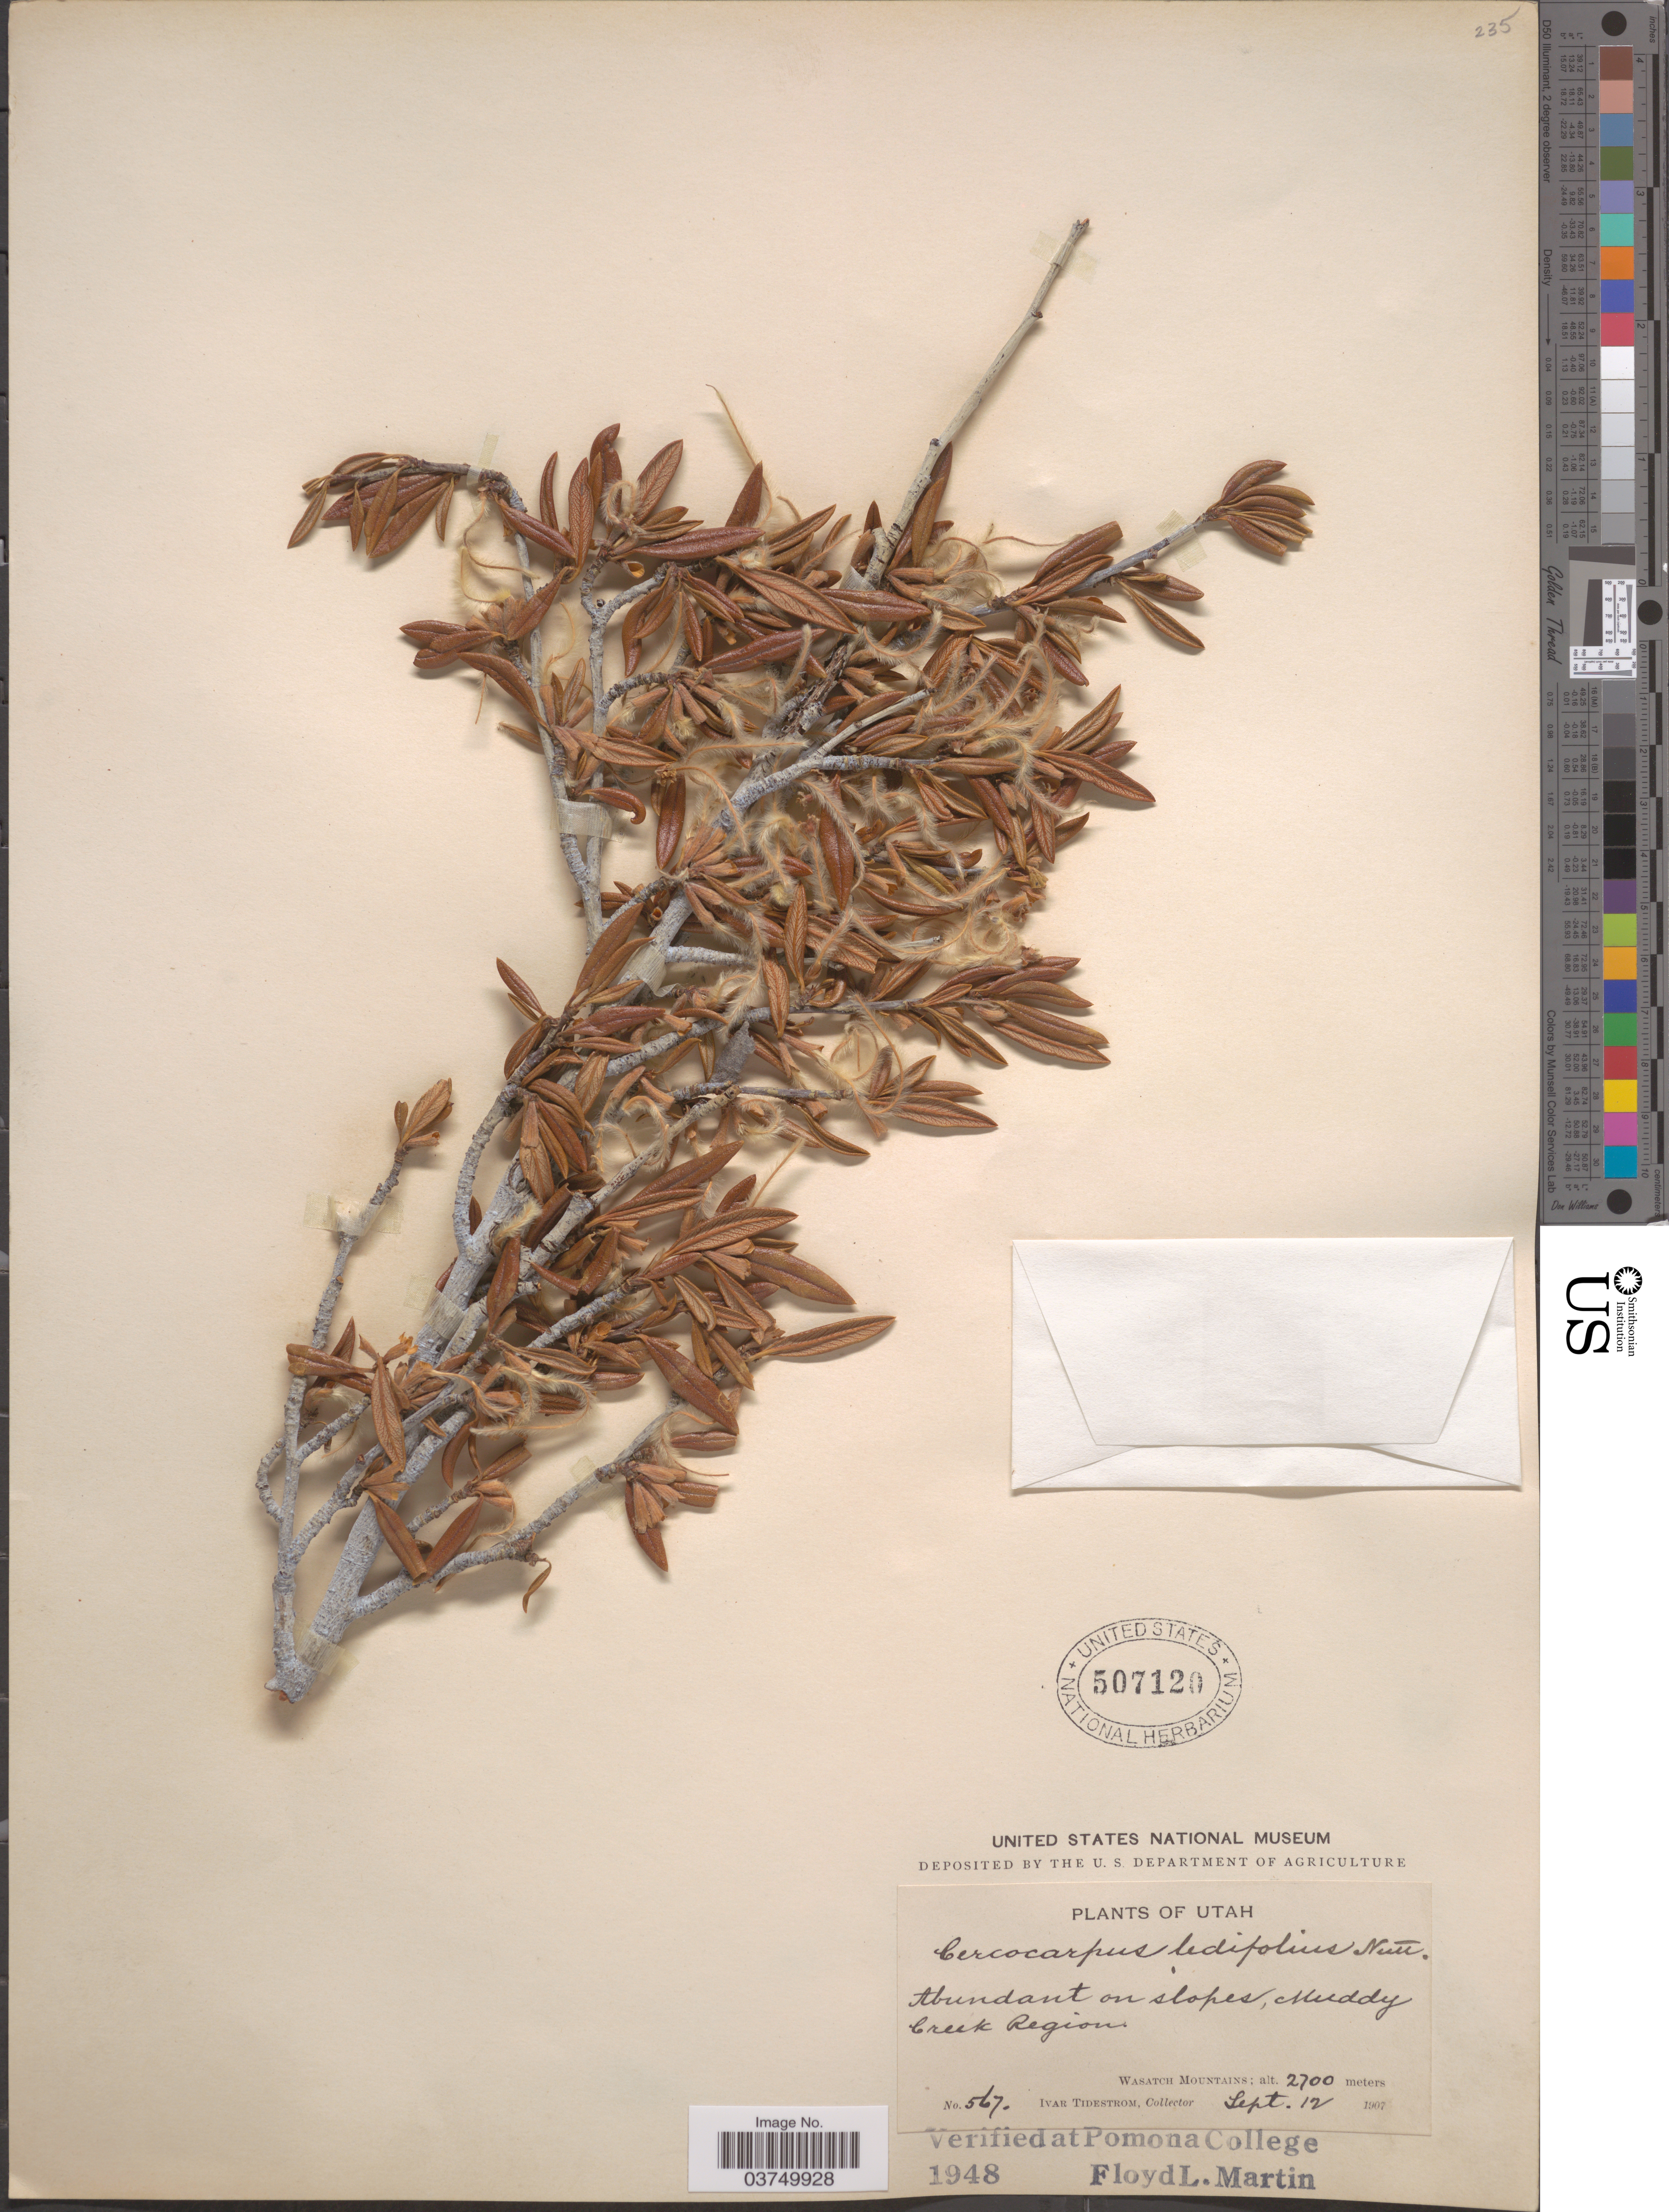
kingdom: Plantae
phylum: Tracheophyta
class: Magnoliopsida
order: Rosales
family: Rosaceae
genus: Cercocarpus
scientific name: Cercocarpus ledifolius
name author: Nutt.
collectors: I. F. Tidestrom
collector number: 567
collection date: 1907-09-12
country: United States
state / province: Utah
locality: On slopes, Muddy Creek Region. Wasatch Mountains.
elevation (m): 2700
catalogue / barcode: US 507120